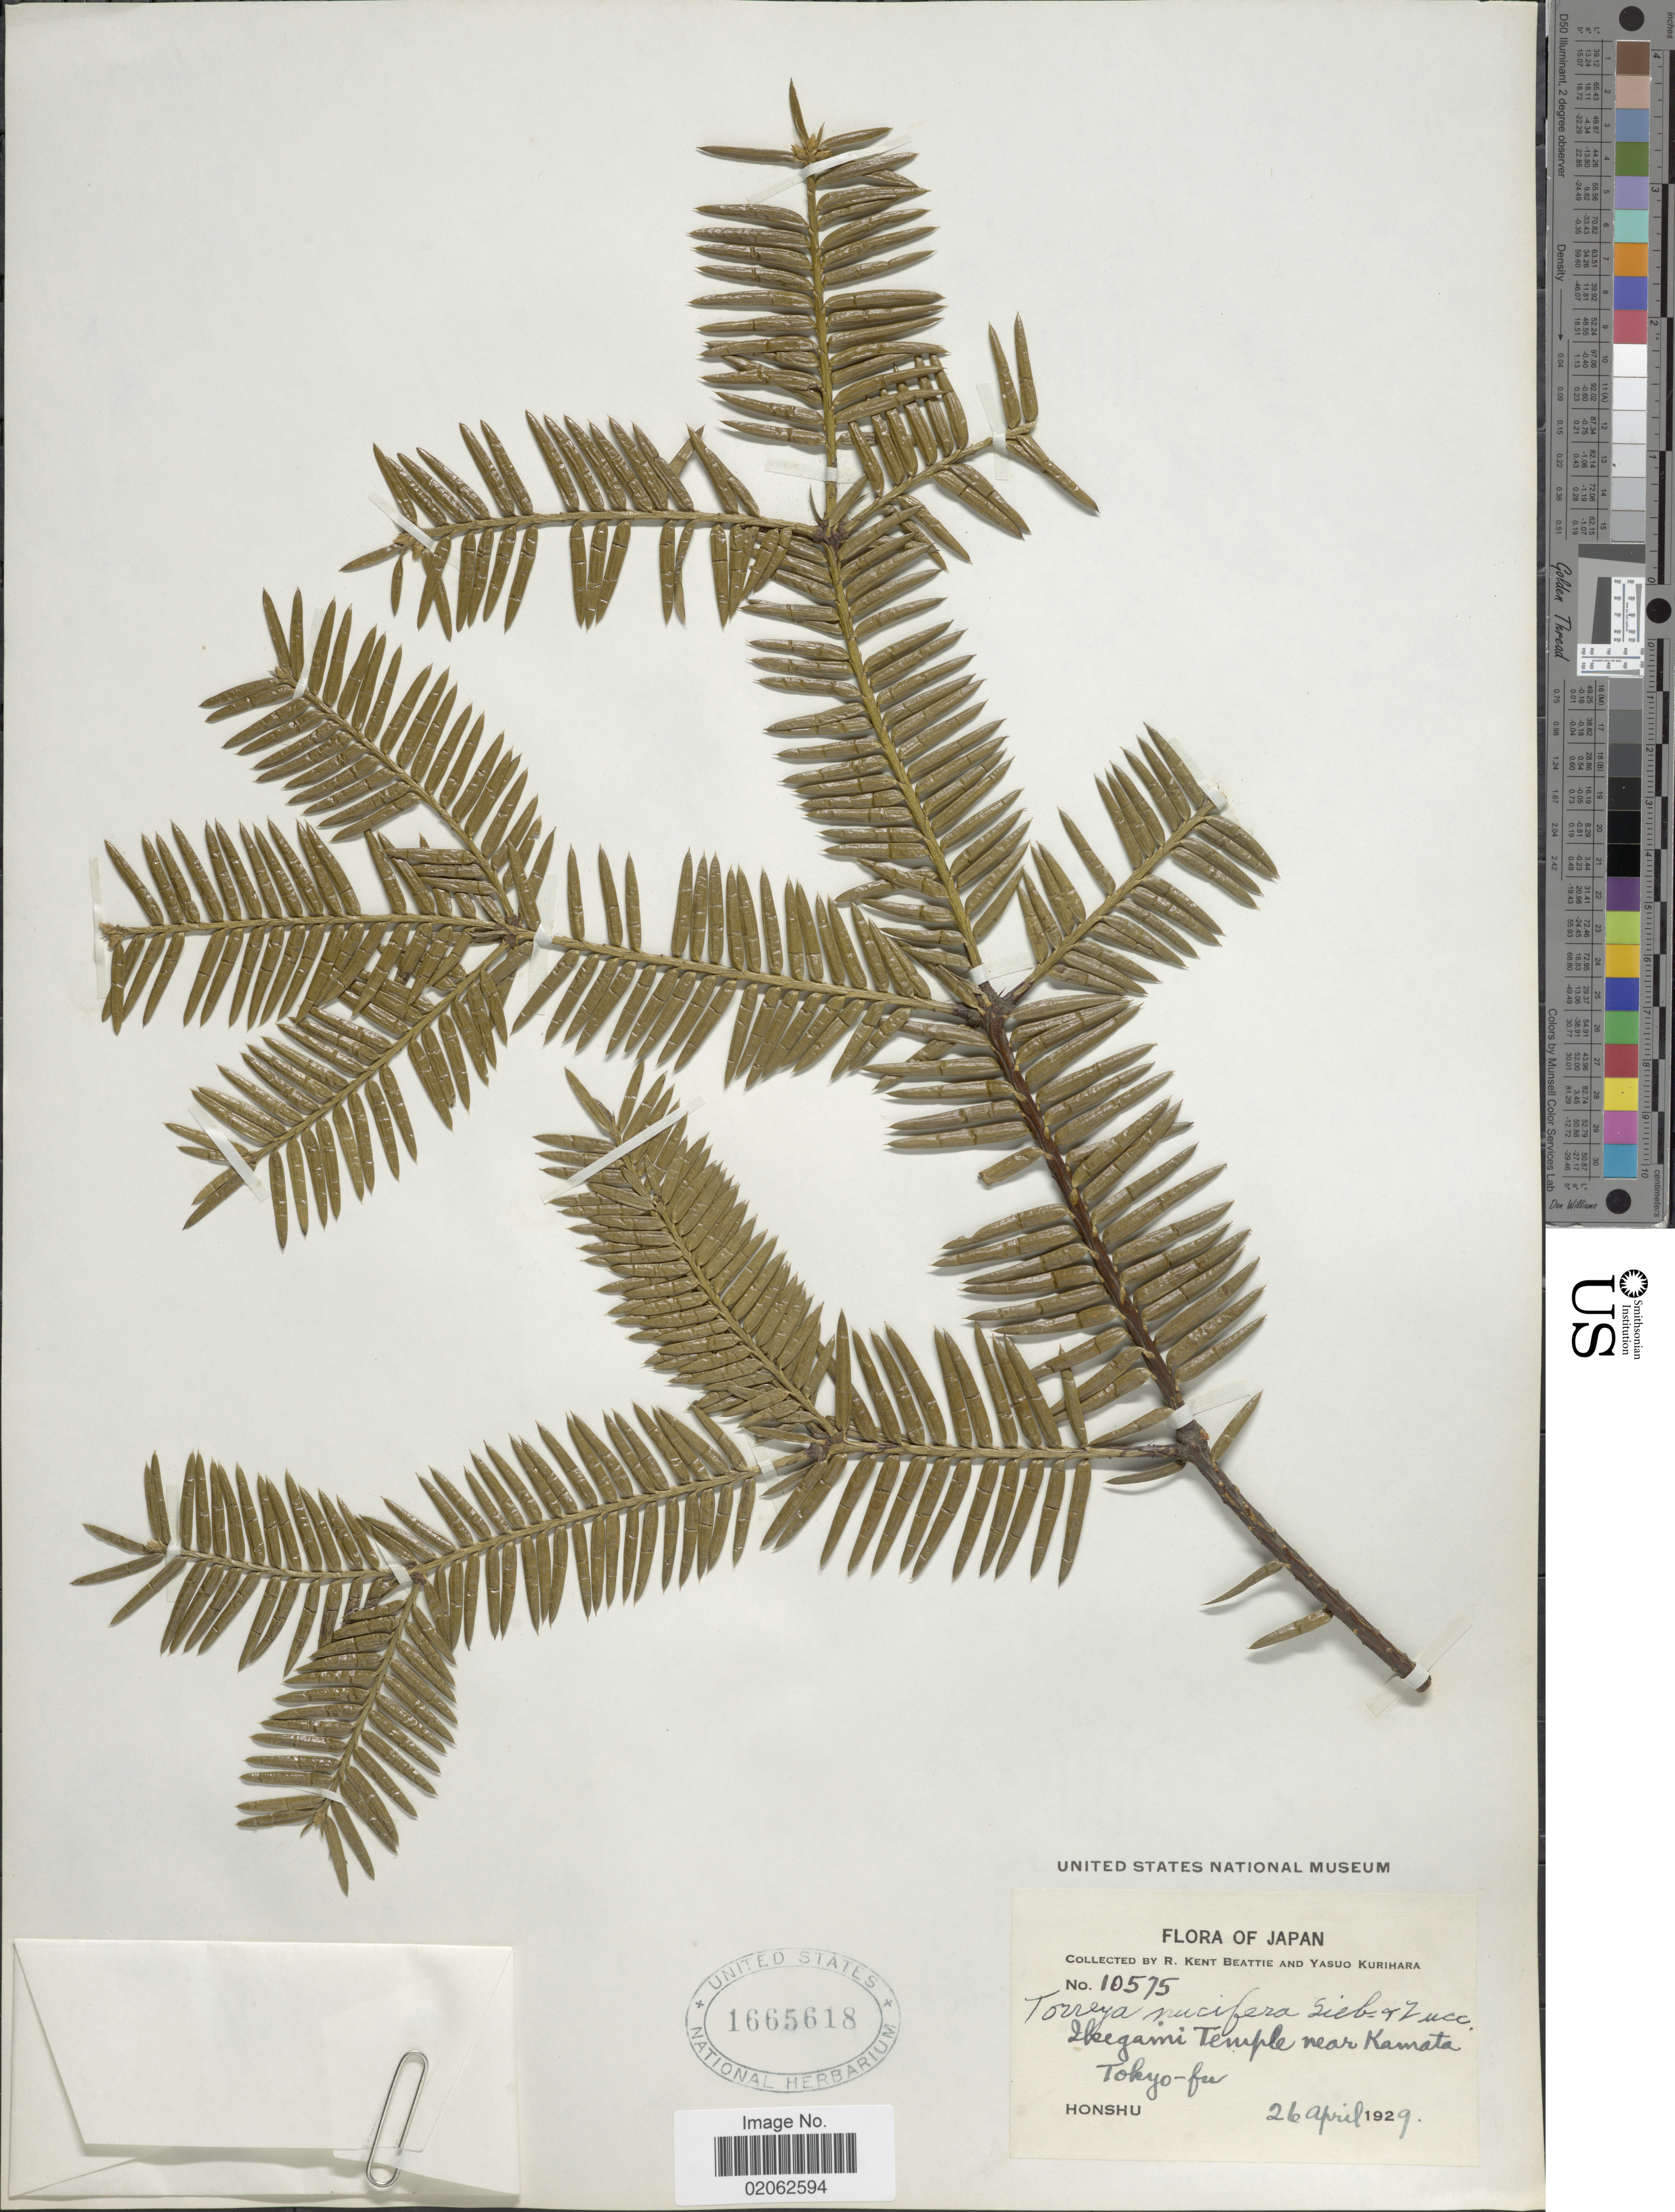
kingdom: Plantae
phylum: Tracheophyta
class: Pinopsida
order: Pinales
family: Taxaceae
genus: Torreya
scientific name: Torreya nucifera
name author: (L.) Siebold & Zucc.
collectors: R. K. Beattie & Y. Kurihara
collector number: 10575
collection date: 1929-04-26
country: Japan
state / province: Tokyo, Federal City of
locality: Ikegami Temple near Kamata Tokyo-fu. Honshu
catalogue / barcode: US 1665618